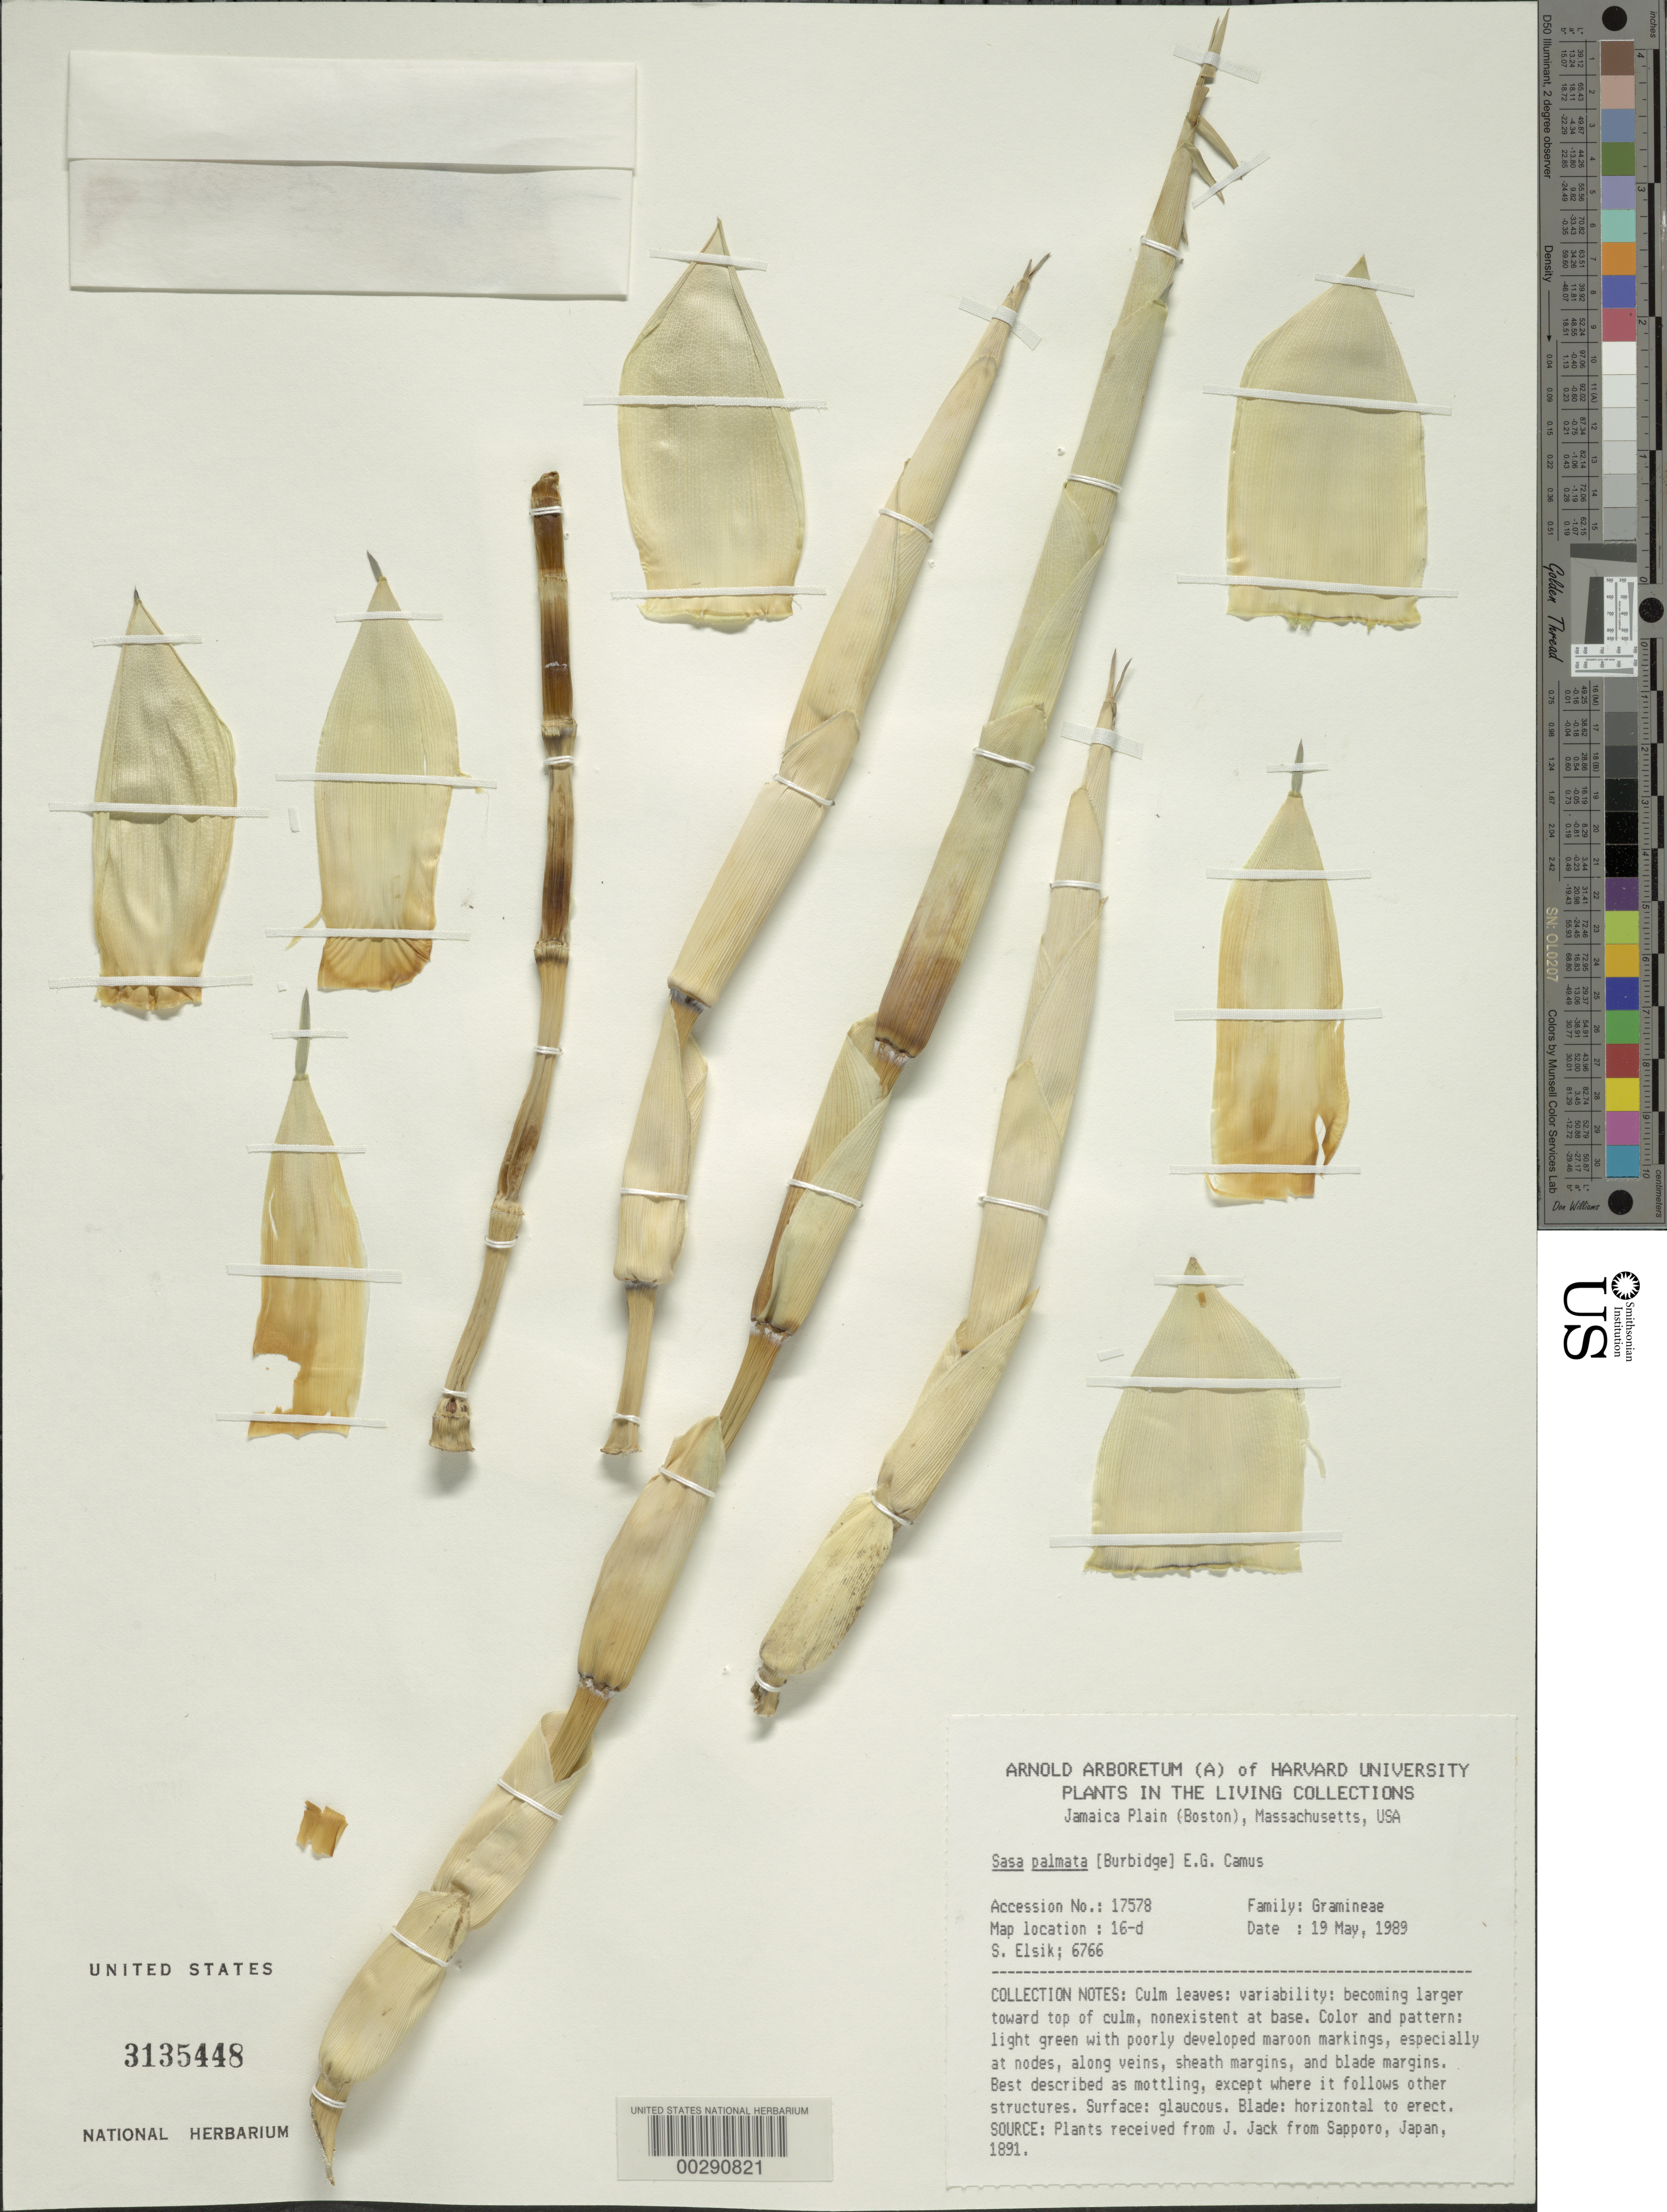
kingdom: Plantae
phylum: Tracheophyta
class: Liliopsida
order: Poales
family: Poaceae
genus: Sasa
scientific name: Sasa palmata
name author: (hort. ex Burb.) E.G. Camus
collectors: S. Elsik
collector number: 6766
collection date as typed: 19 May 1989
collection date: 1989-05-19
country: United States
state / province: Florida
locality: Southern Florida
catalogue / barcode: US 3135448